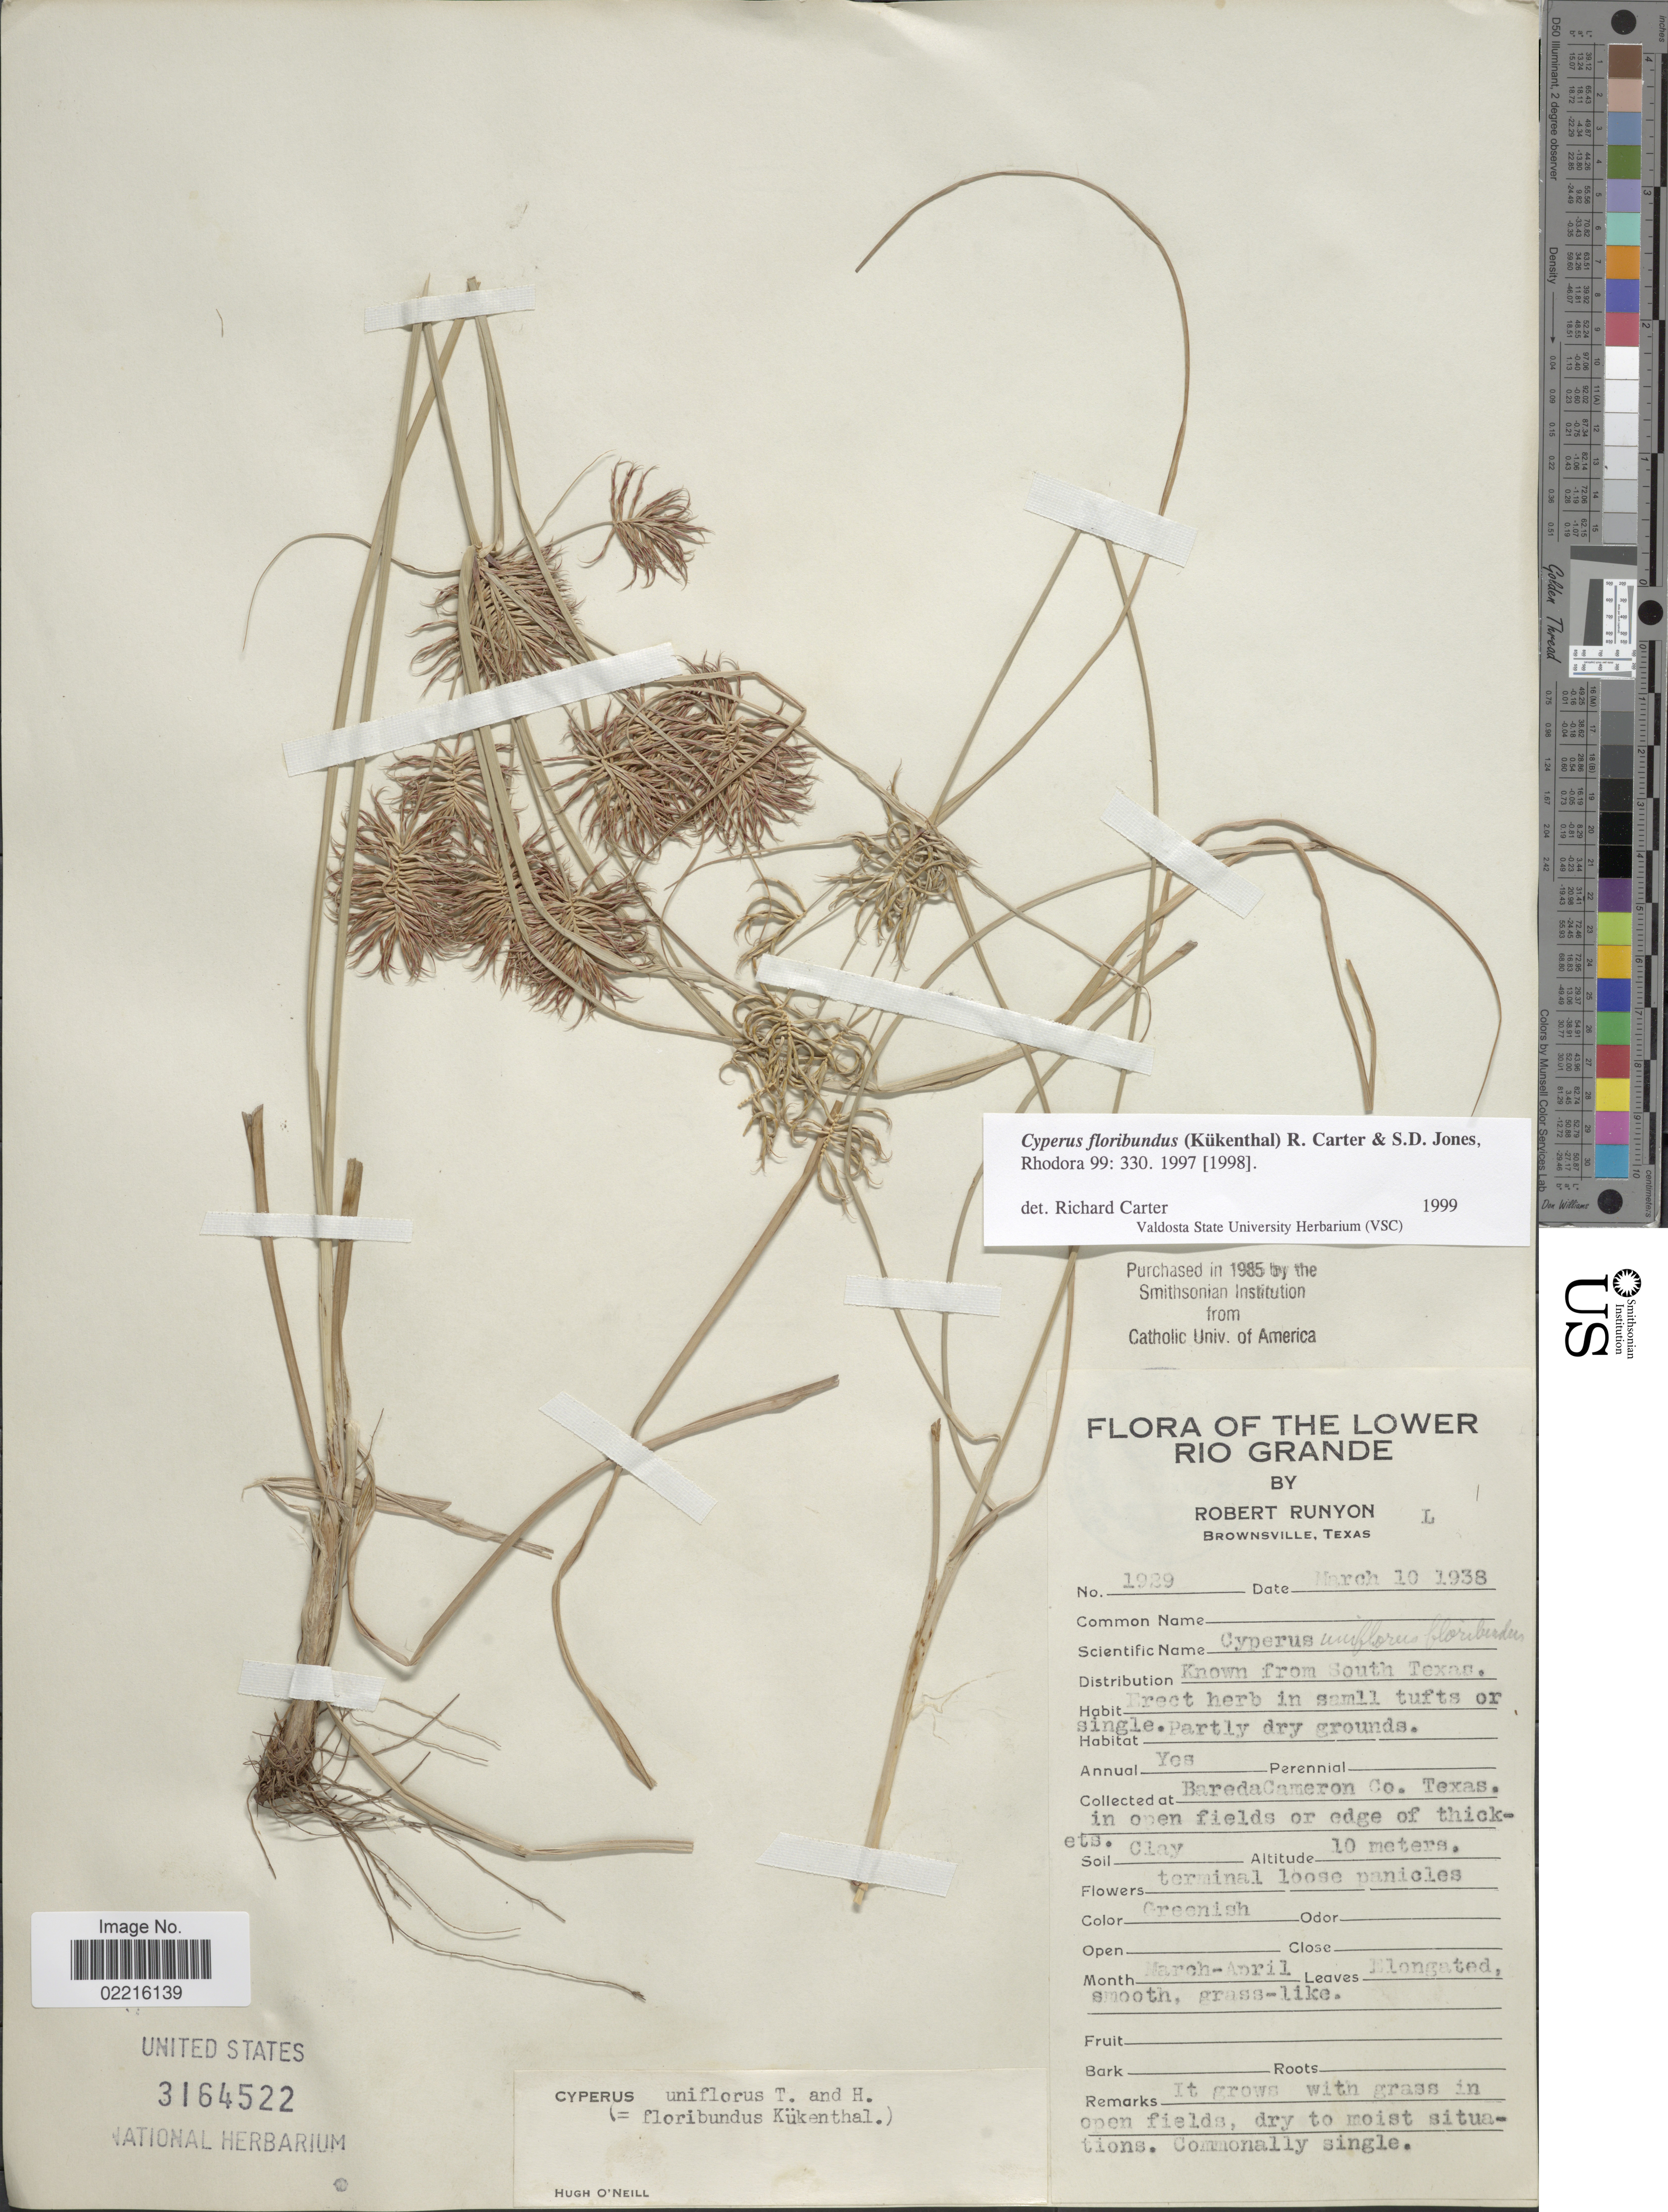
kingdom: Plantae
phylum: Tracheophyta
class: Liliopsida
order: Poales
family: Cyperaceae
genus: Cyperus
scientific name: Cyperus floribundus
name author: (Kük.) R. Carter & S.D. Jones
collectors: R. Runyon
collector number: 1929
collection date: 1938-03-10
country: United States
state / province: Texas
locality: The Lower Rio Grande, BaredaCameron Co. Texas in open fields or edge of thickets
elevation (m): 10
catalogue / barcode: US 3164522